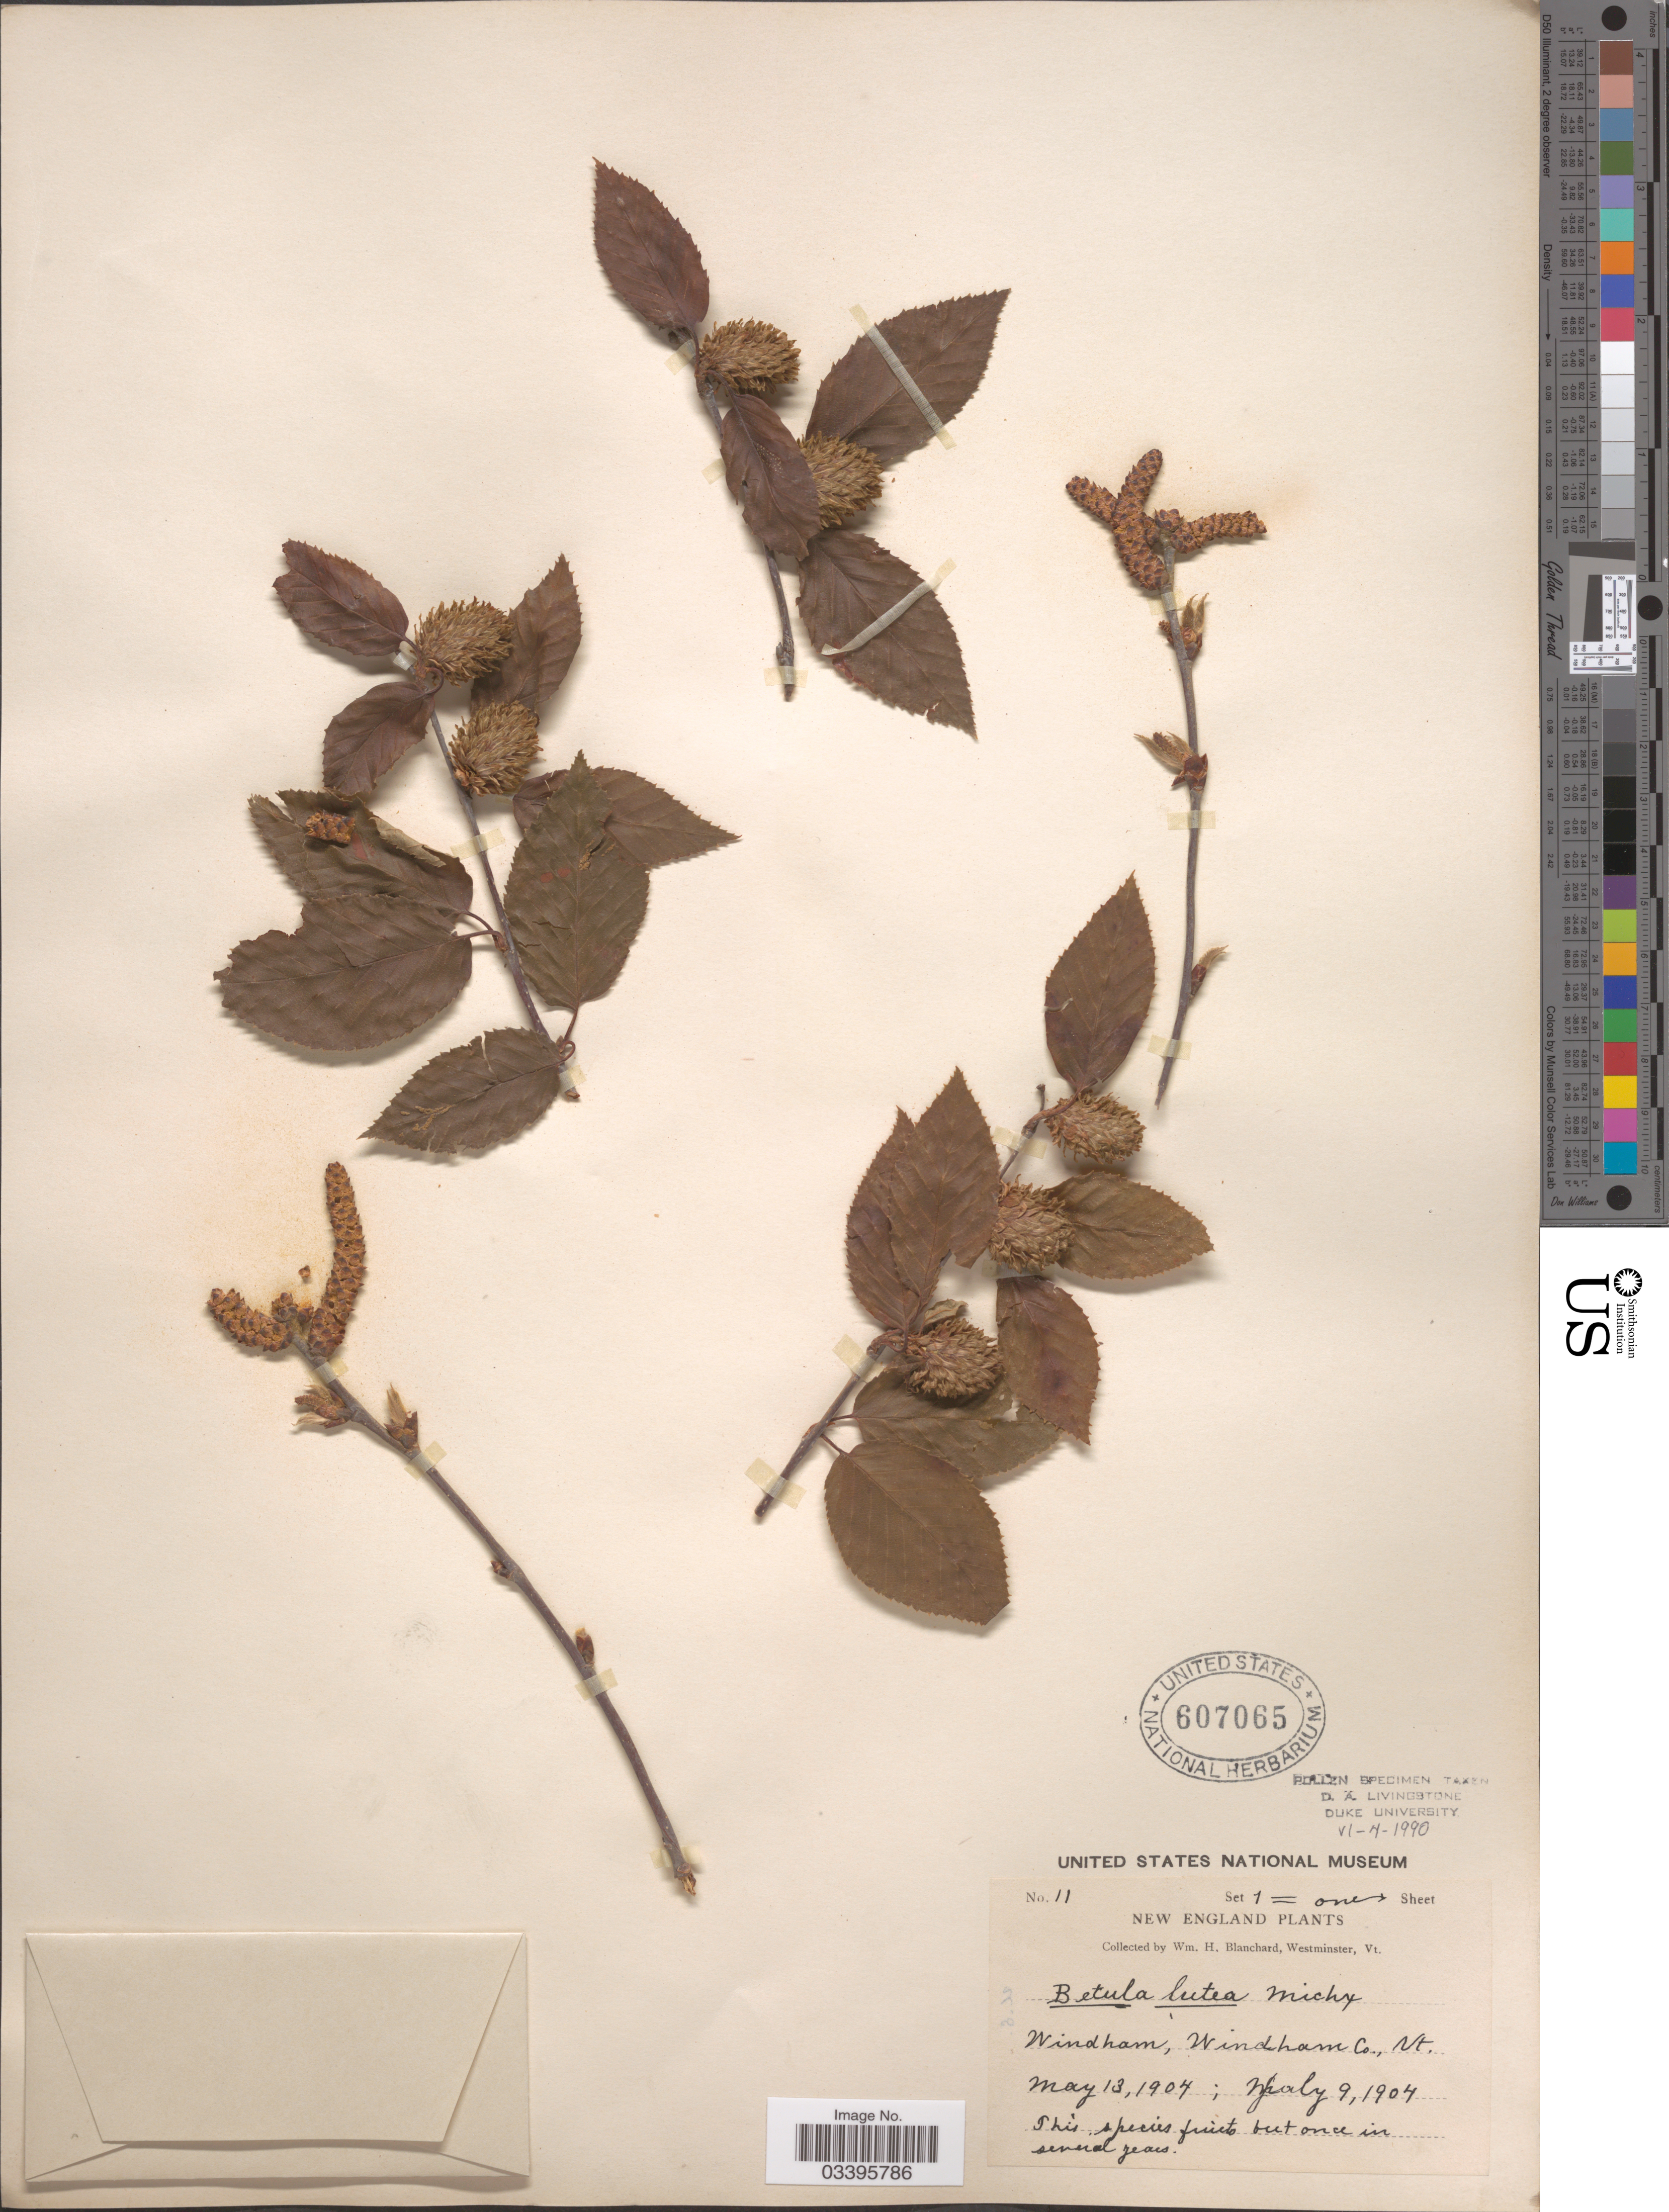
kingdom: Plantae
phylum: Tracheophyta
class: Magnoliopsida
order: Fagales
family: Betulaceae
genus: Betula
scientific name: Betula lutea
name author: F. Michx.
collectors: W. H. Blanchard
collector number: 11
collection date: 1904-05-13/1904-07-09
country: United States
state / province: Vermont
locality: New England. Windham, Windham Co.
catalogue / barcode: US 607065